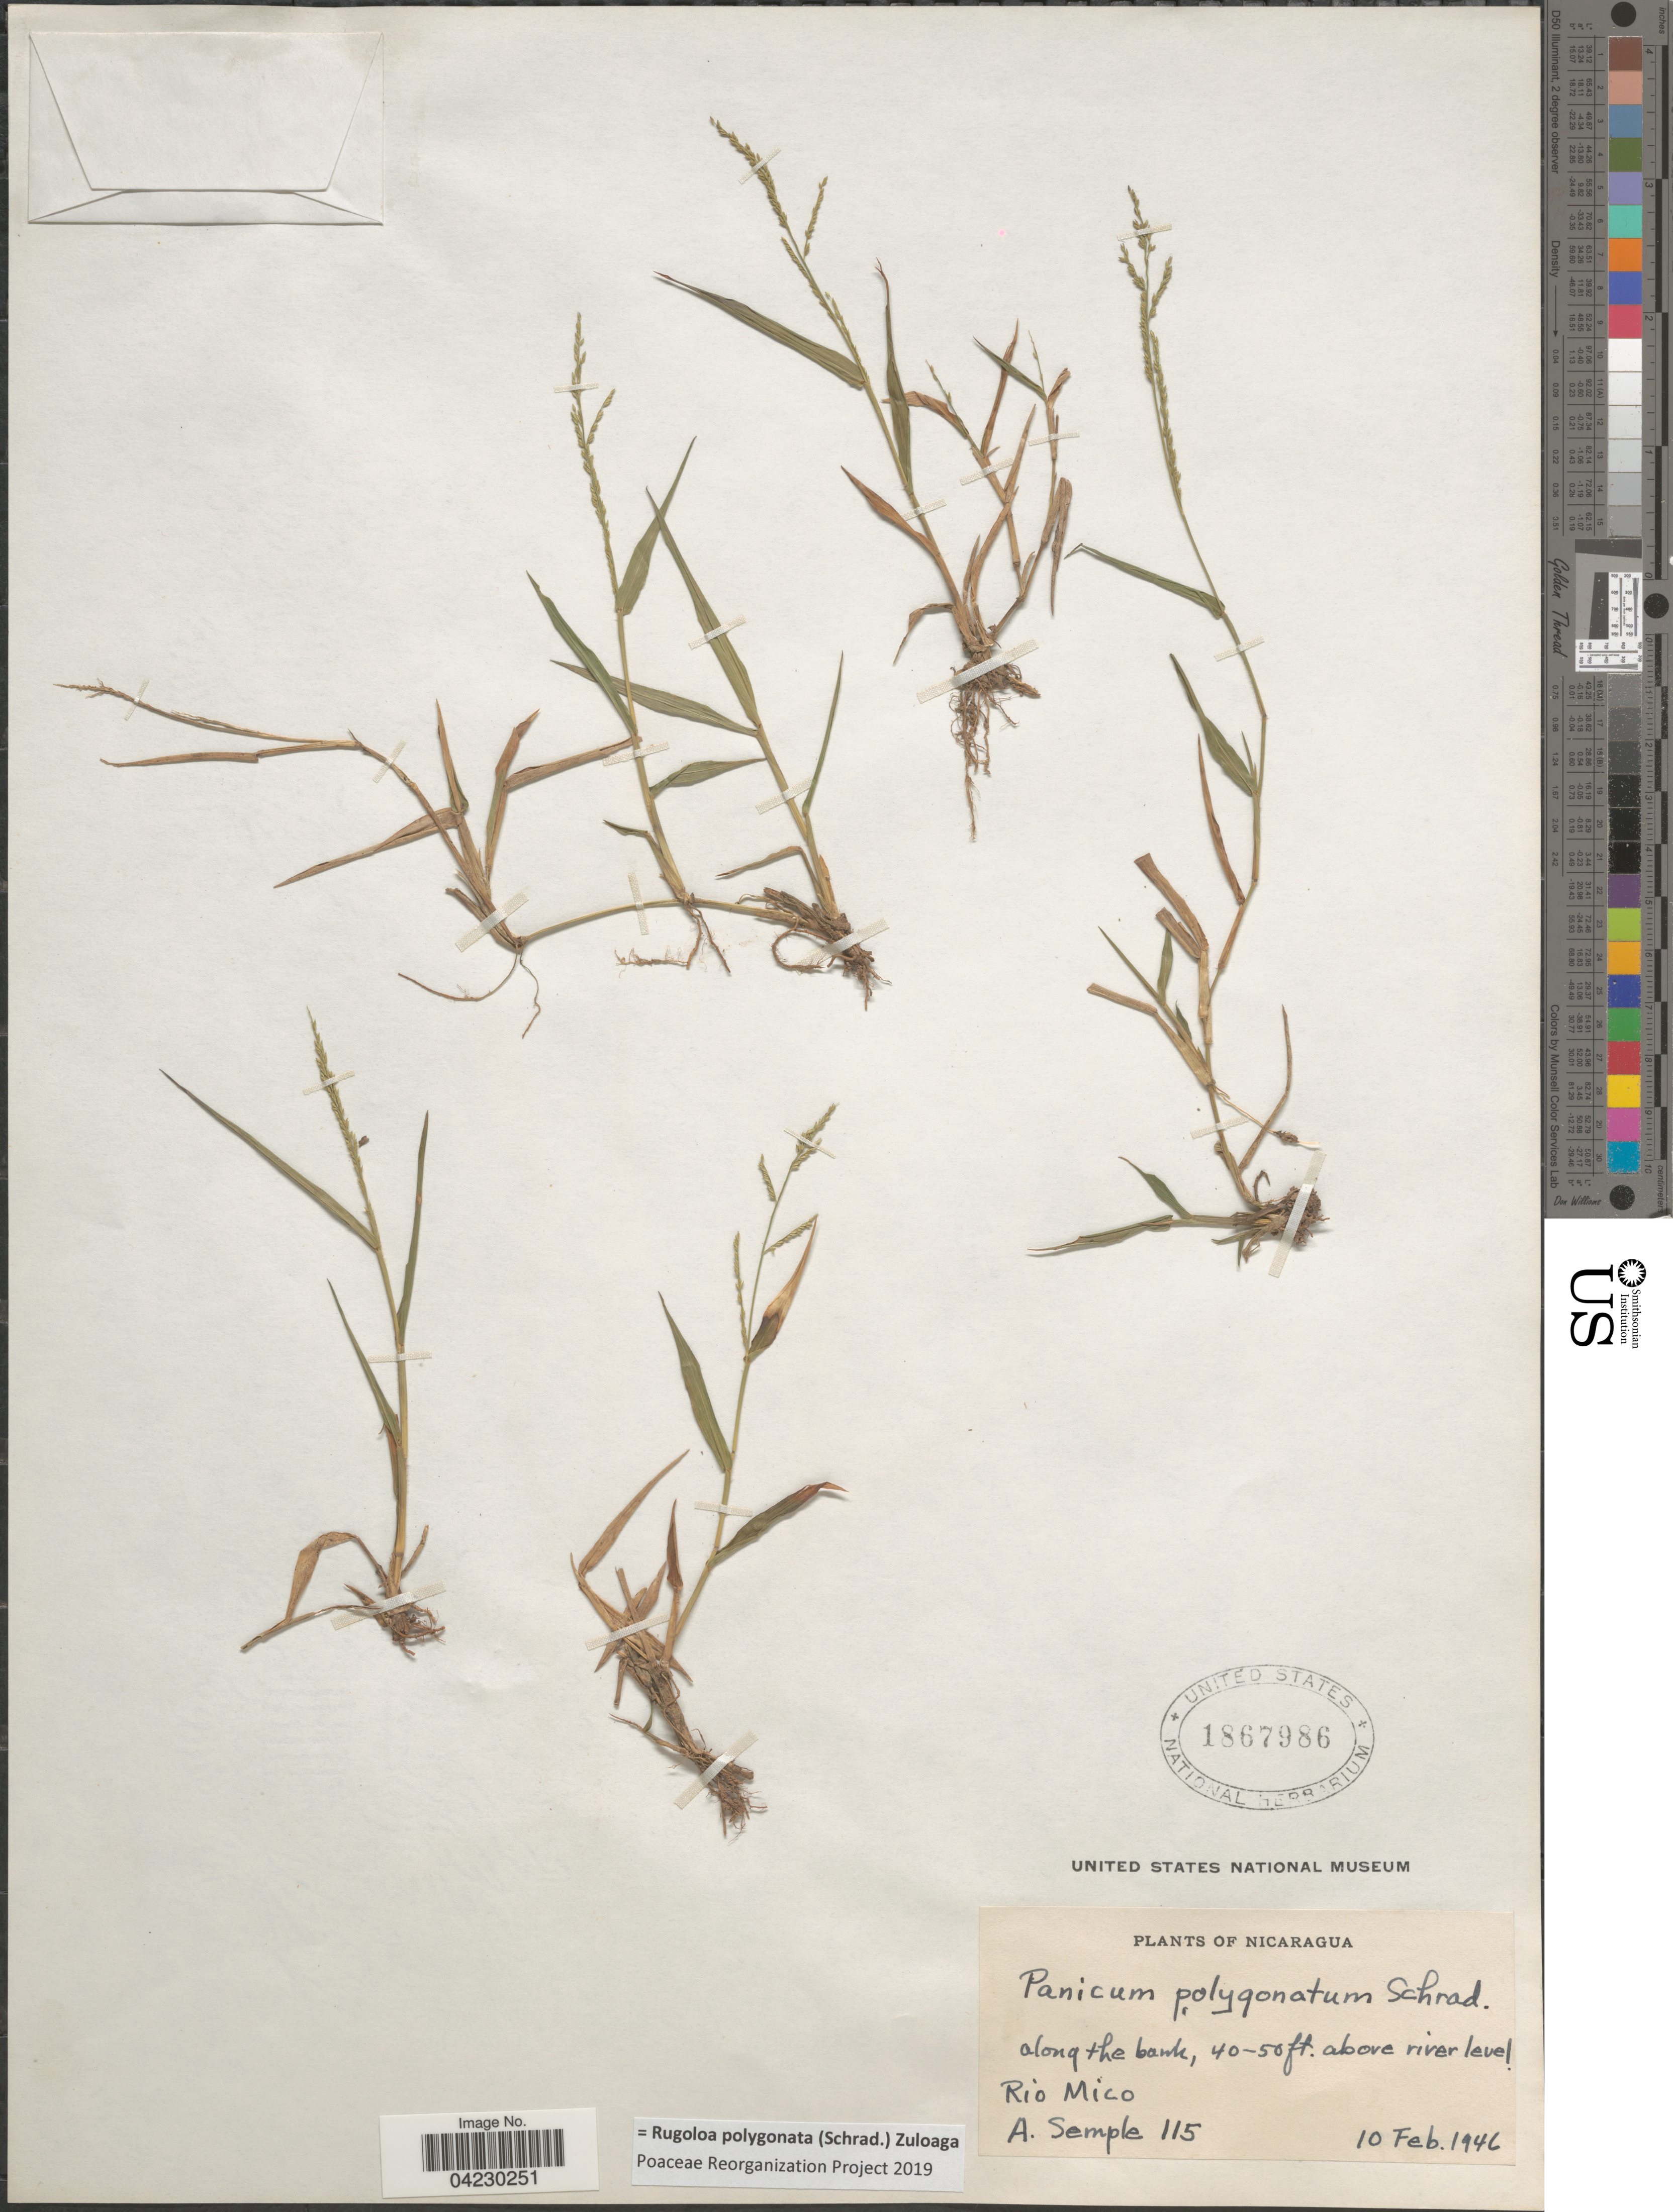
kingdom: Plantae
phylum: Tracheophyta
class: Liliopsida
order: Poales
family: Poaceae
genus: Rugoloa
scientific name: Rugoloa polygonata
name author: (Schrad.) Zuloaga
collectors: A. Semple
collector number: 115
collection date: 1946-02-10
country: Nicaragua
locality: Along the bank, Rio Mico.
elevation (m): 12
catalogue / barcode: US 1867986